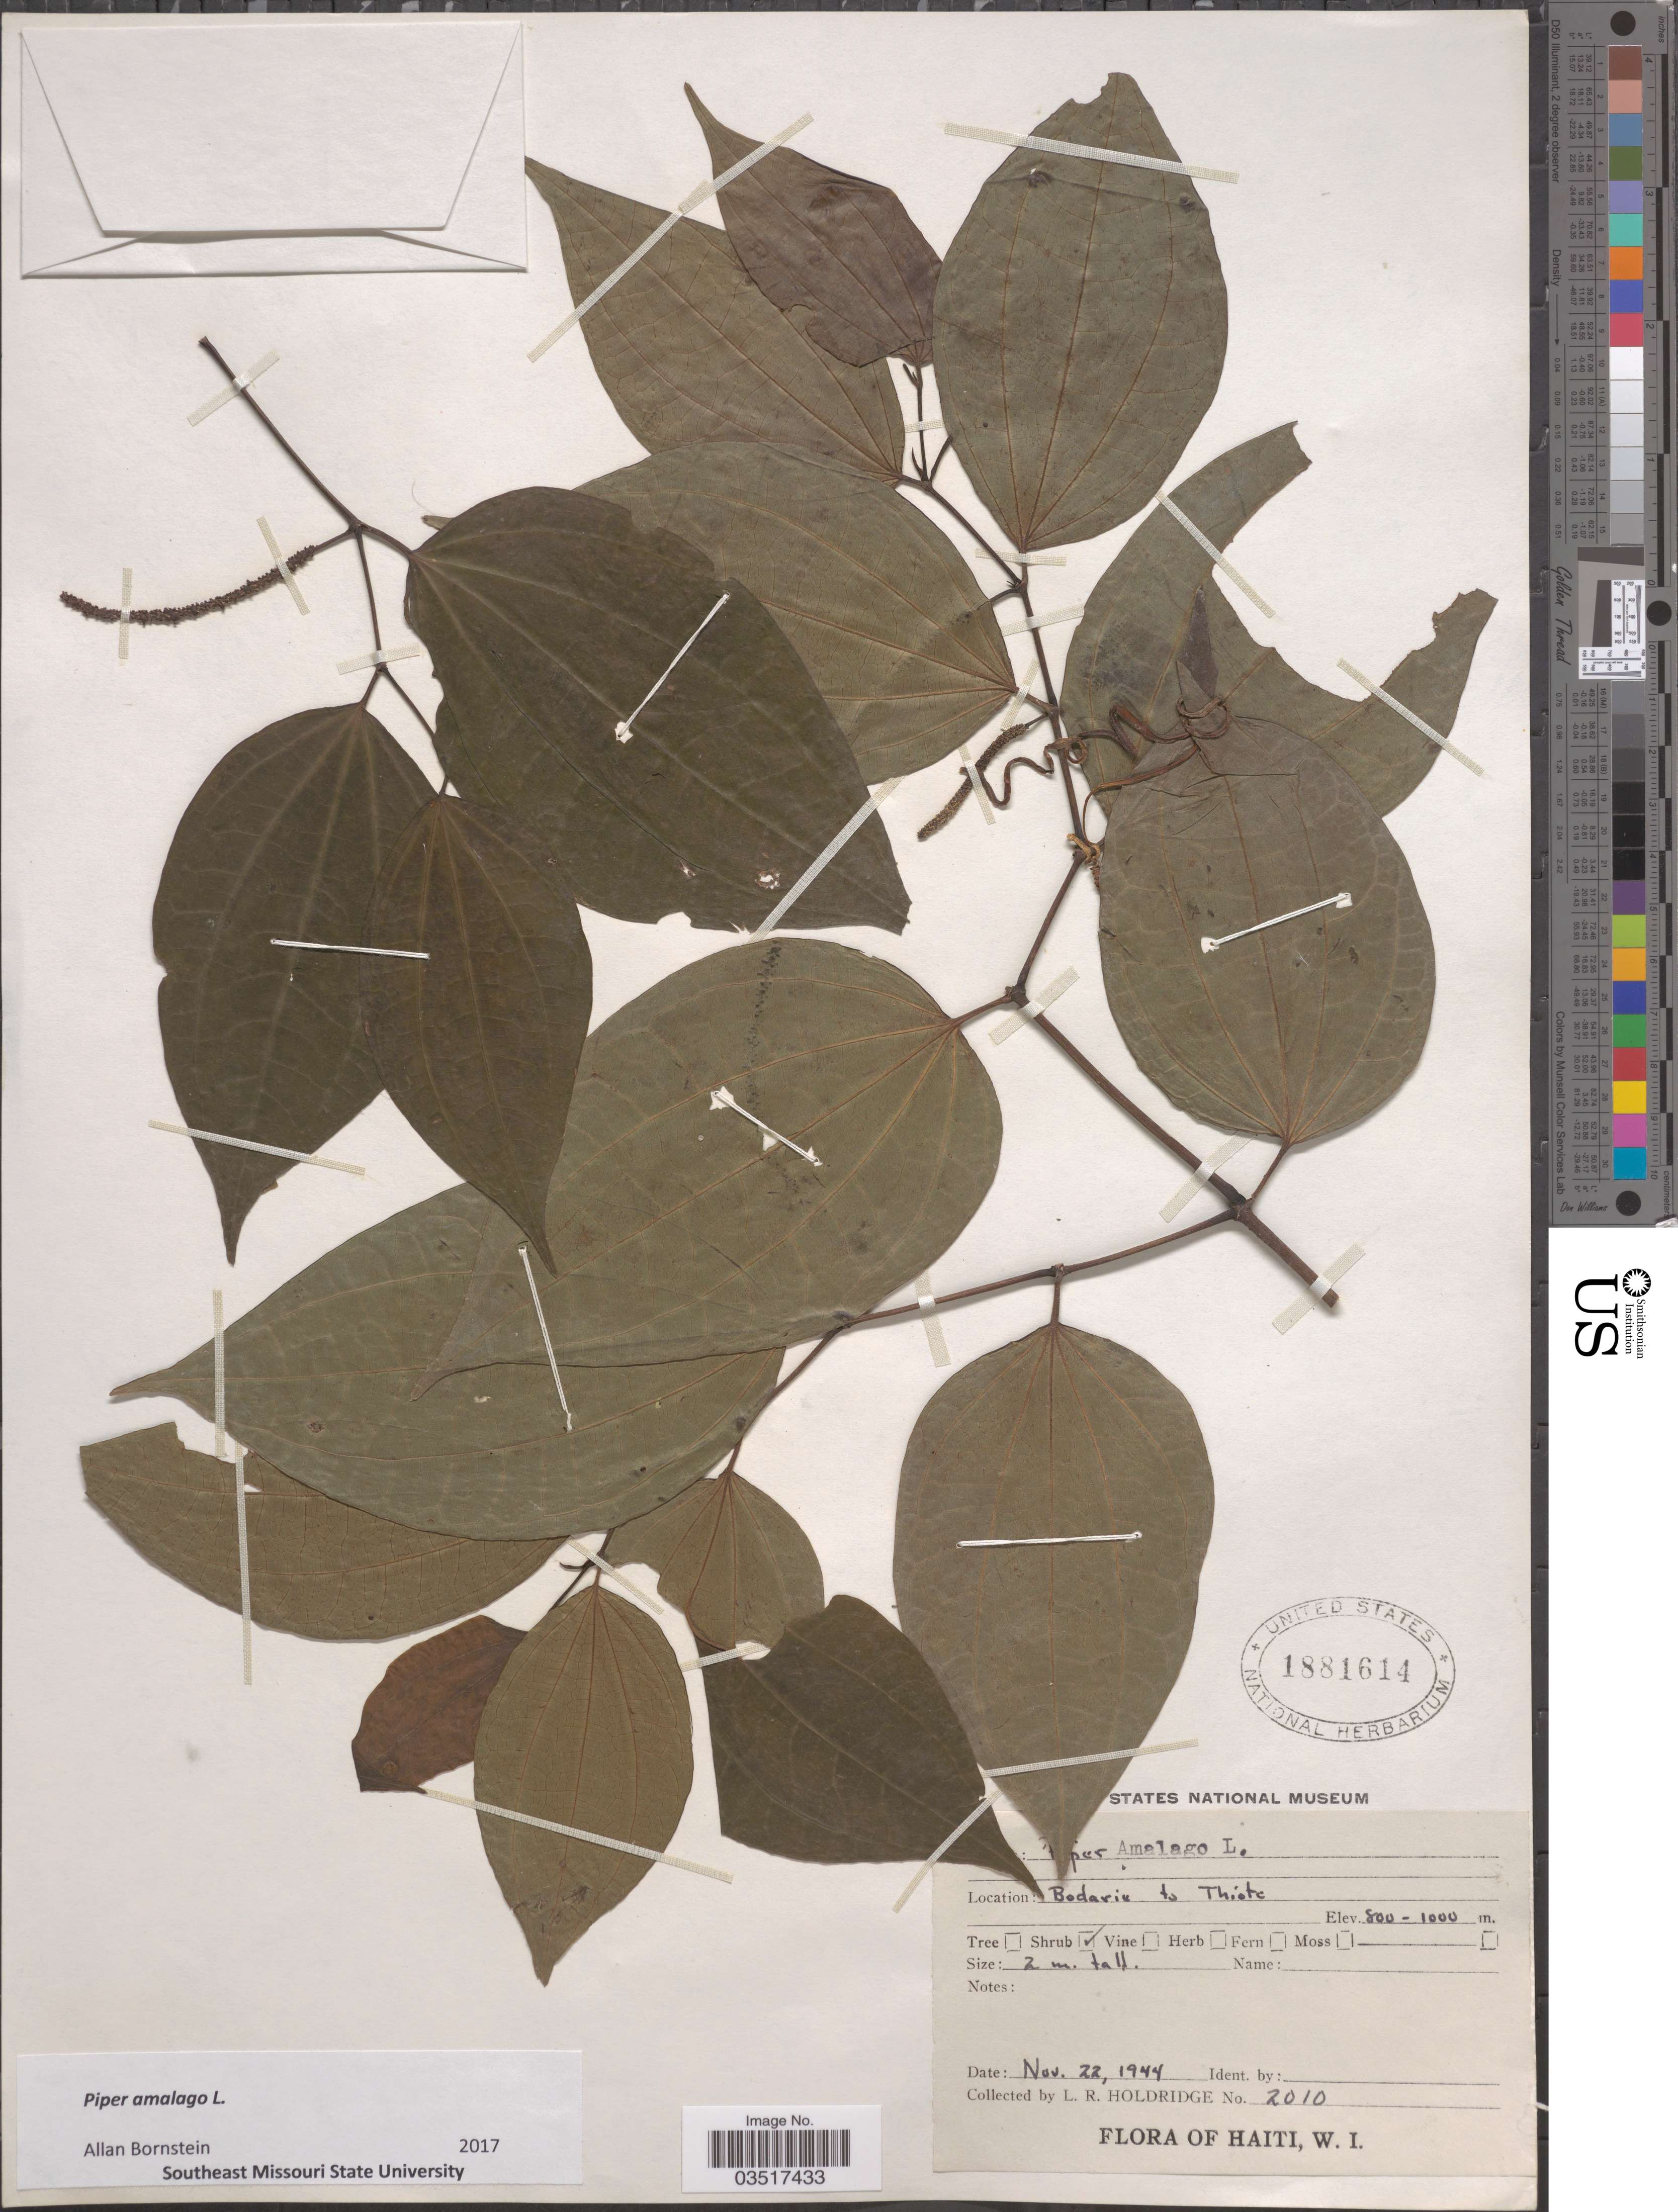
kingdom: Plantae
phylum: Tracheophyta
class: Magnoliopsida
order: Piperales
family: Piperaceae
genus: Piper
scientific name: Piper amalago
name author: L.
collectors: L. Holdridge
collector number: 2010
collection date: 1944-11-22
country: Haiti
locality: Bodarie to Thiotte.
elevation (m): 800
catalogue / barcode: US 1881614